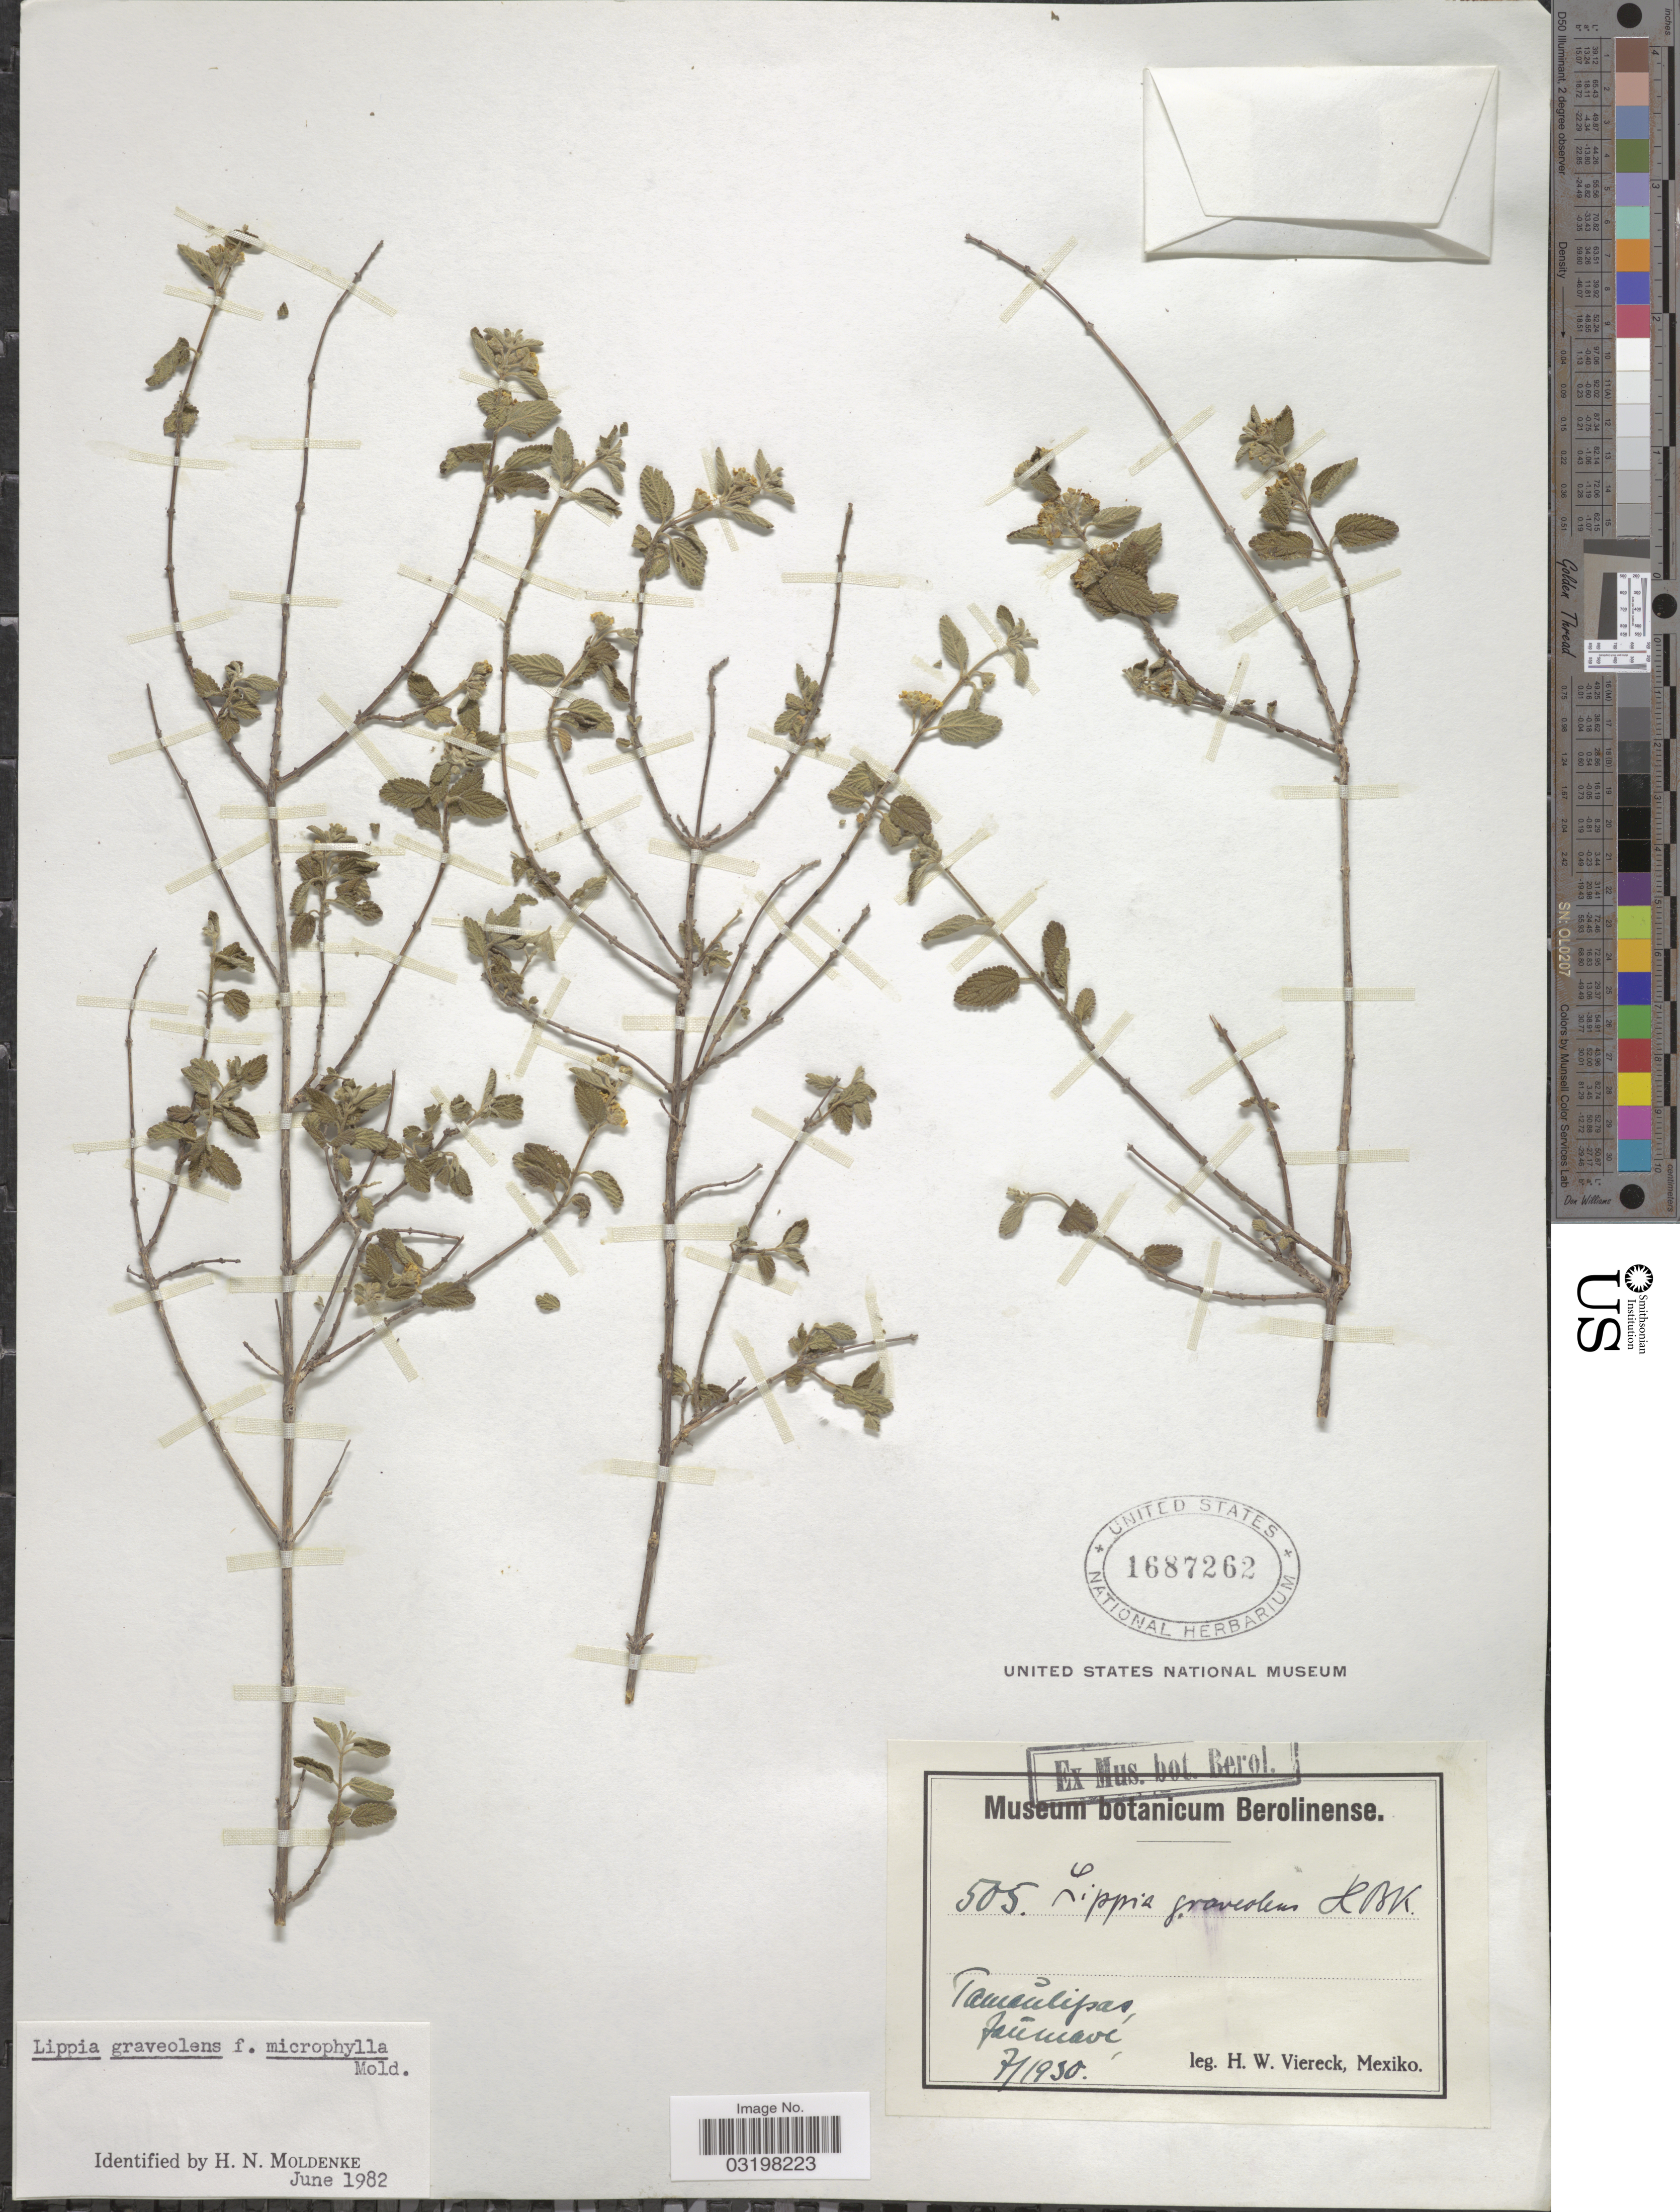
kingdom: Plantae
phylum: Tracheophyta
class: Magnoliopsida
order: Lamiales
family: Verbenaceae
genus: Lippia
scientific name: Lippia graveolens f. microphylla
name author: Kunth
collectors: H. W. Viereck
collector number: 505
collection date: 1930-07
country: Mexico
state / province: Tamaulipas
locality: Jaumave.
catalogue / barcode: US 1687262